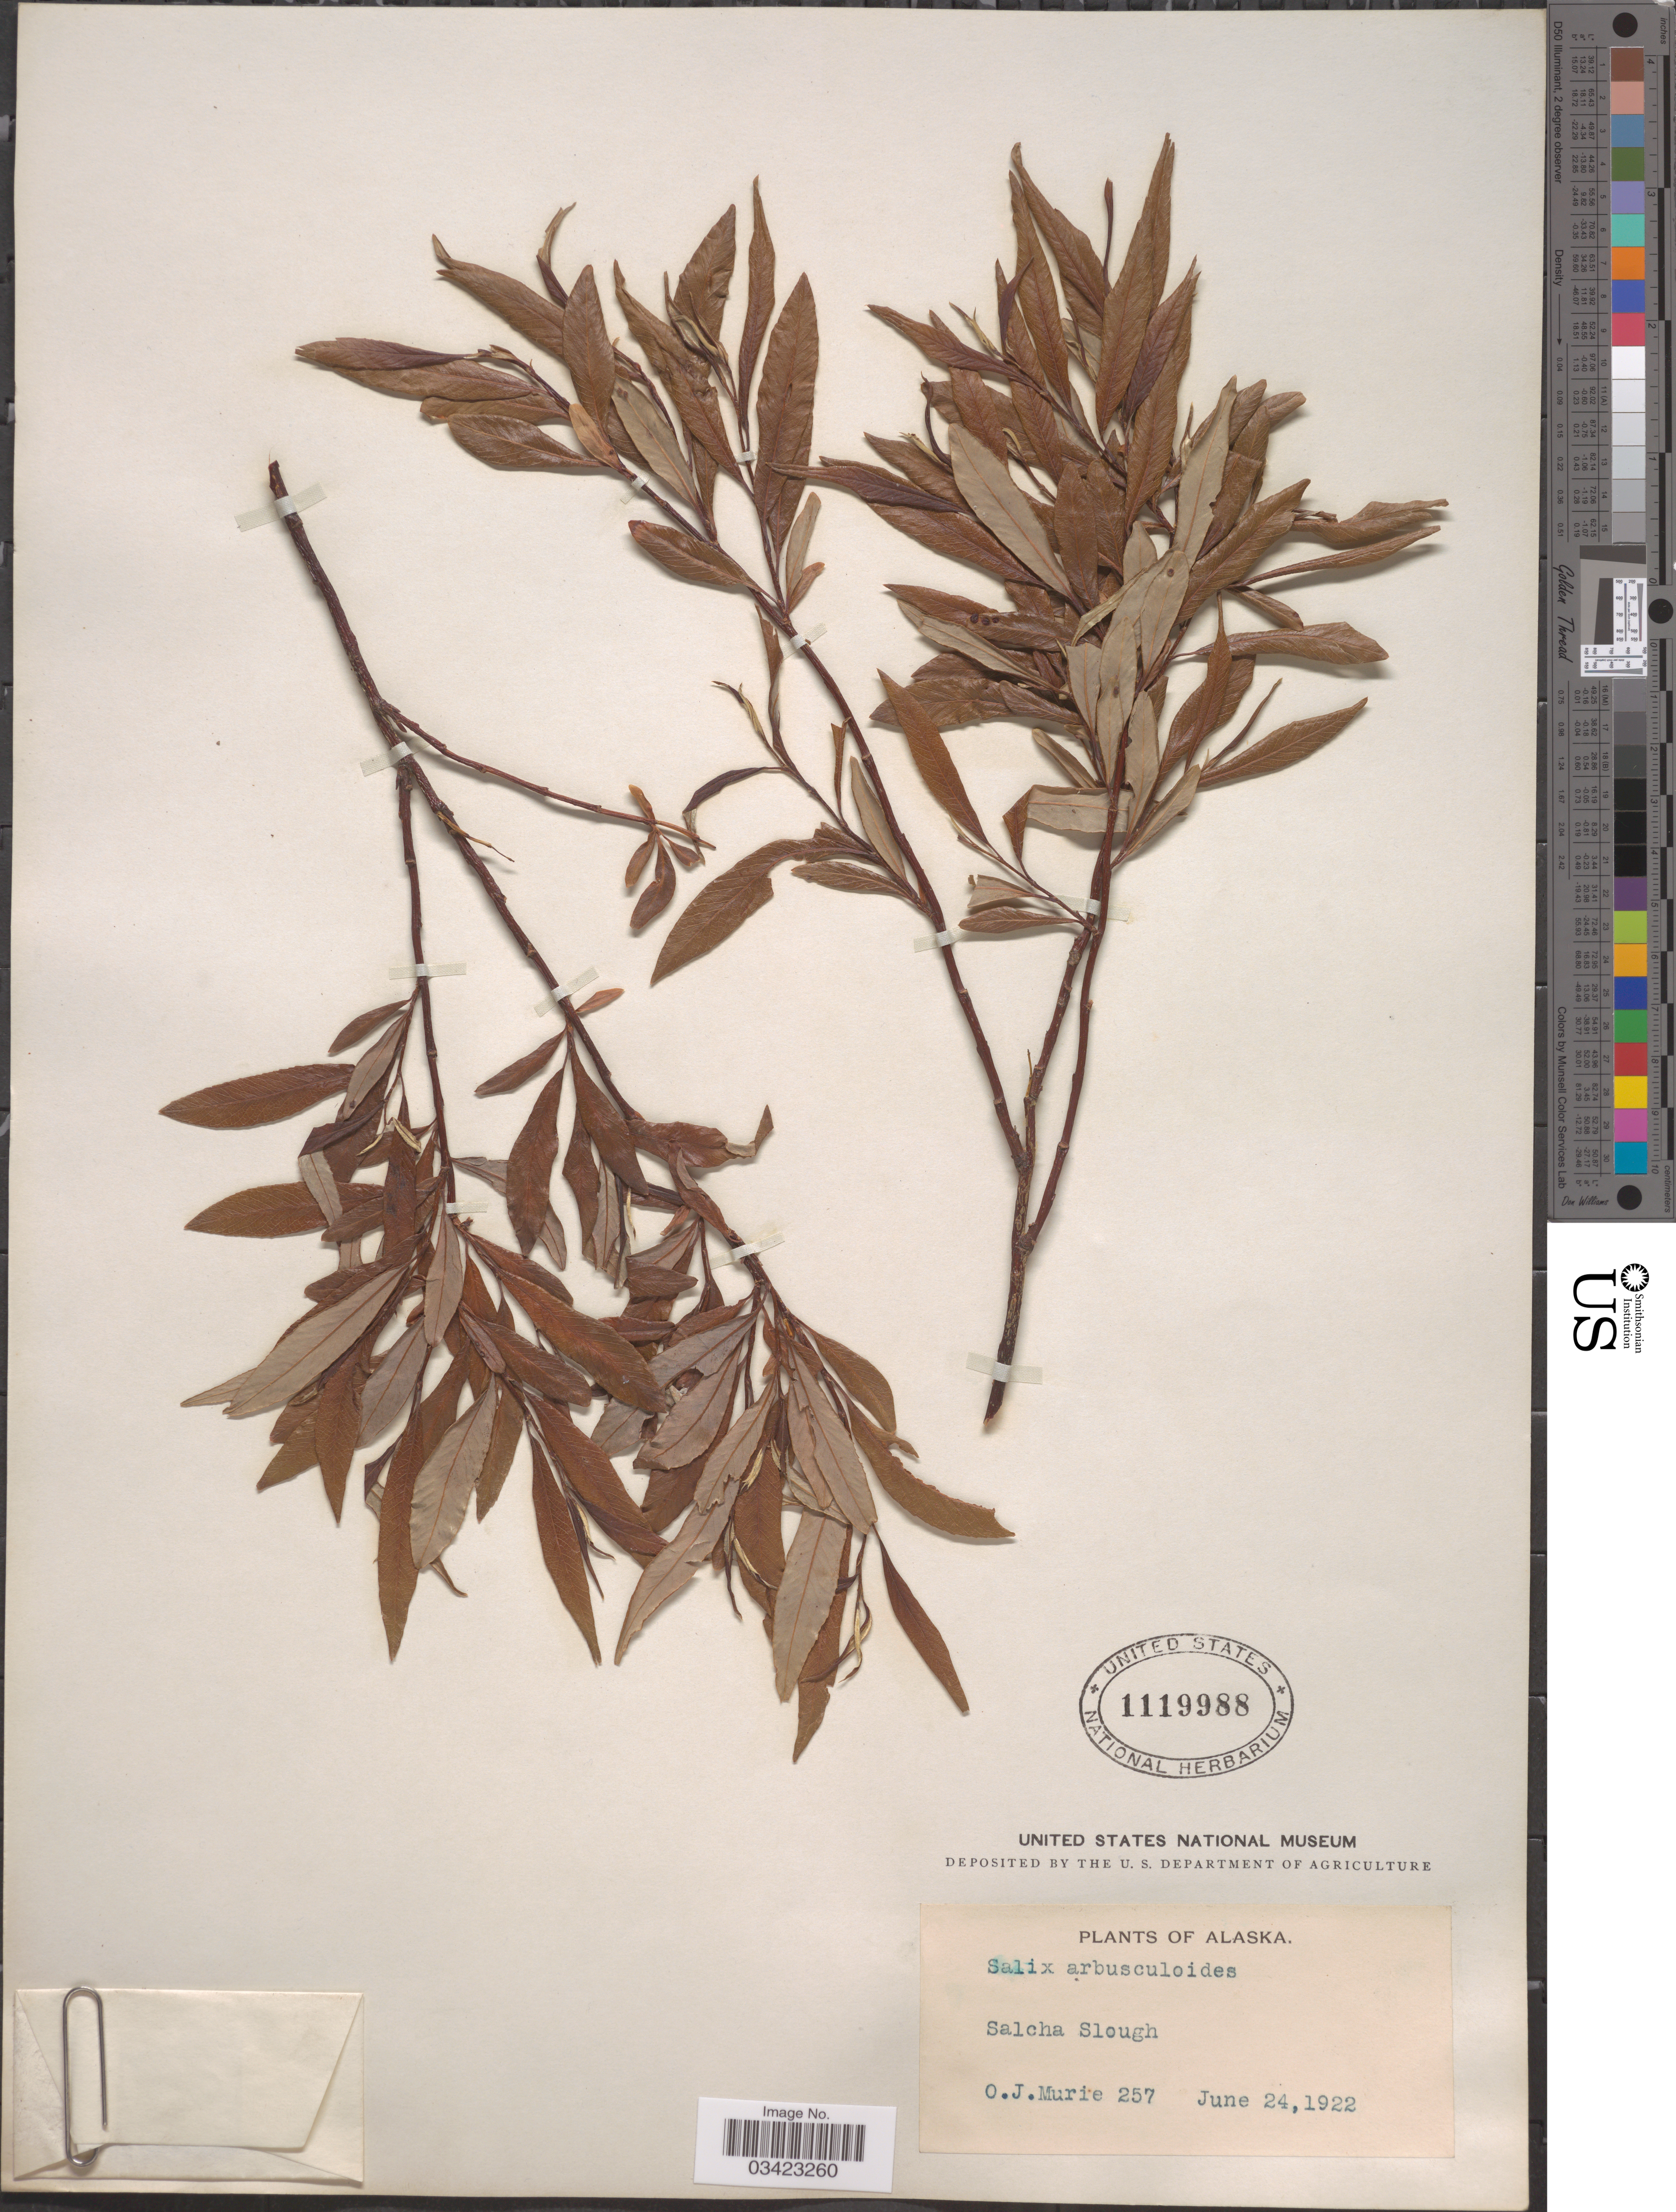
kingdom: Plantae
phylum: Tracheophyta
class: Magnoliopsida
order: Malpighiales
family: Salicaceae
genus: Salix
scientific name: Salix arbusculoides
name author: Andersson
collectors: O. Murie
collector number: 257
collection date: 1922-06-24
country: United States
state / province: Alaska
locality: Salcha Slough.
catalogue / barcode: US 1119988